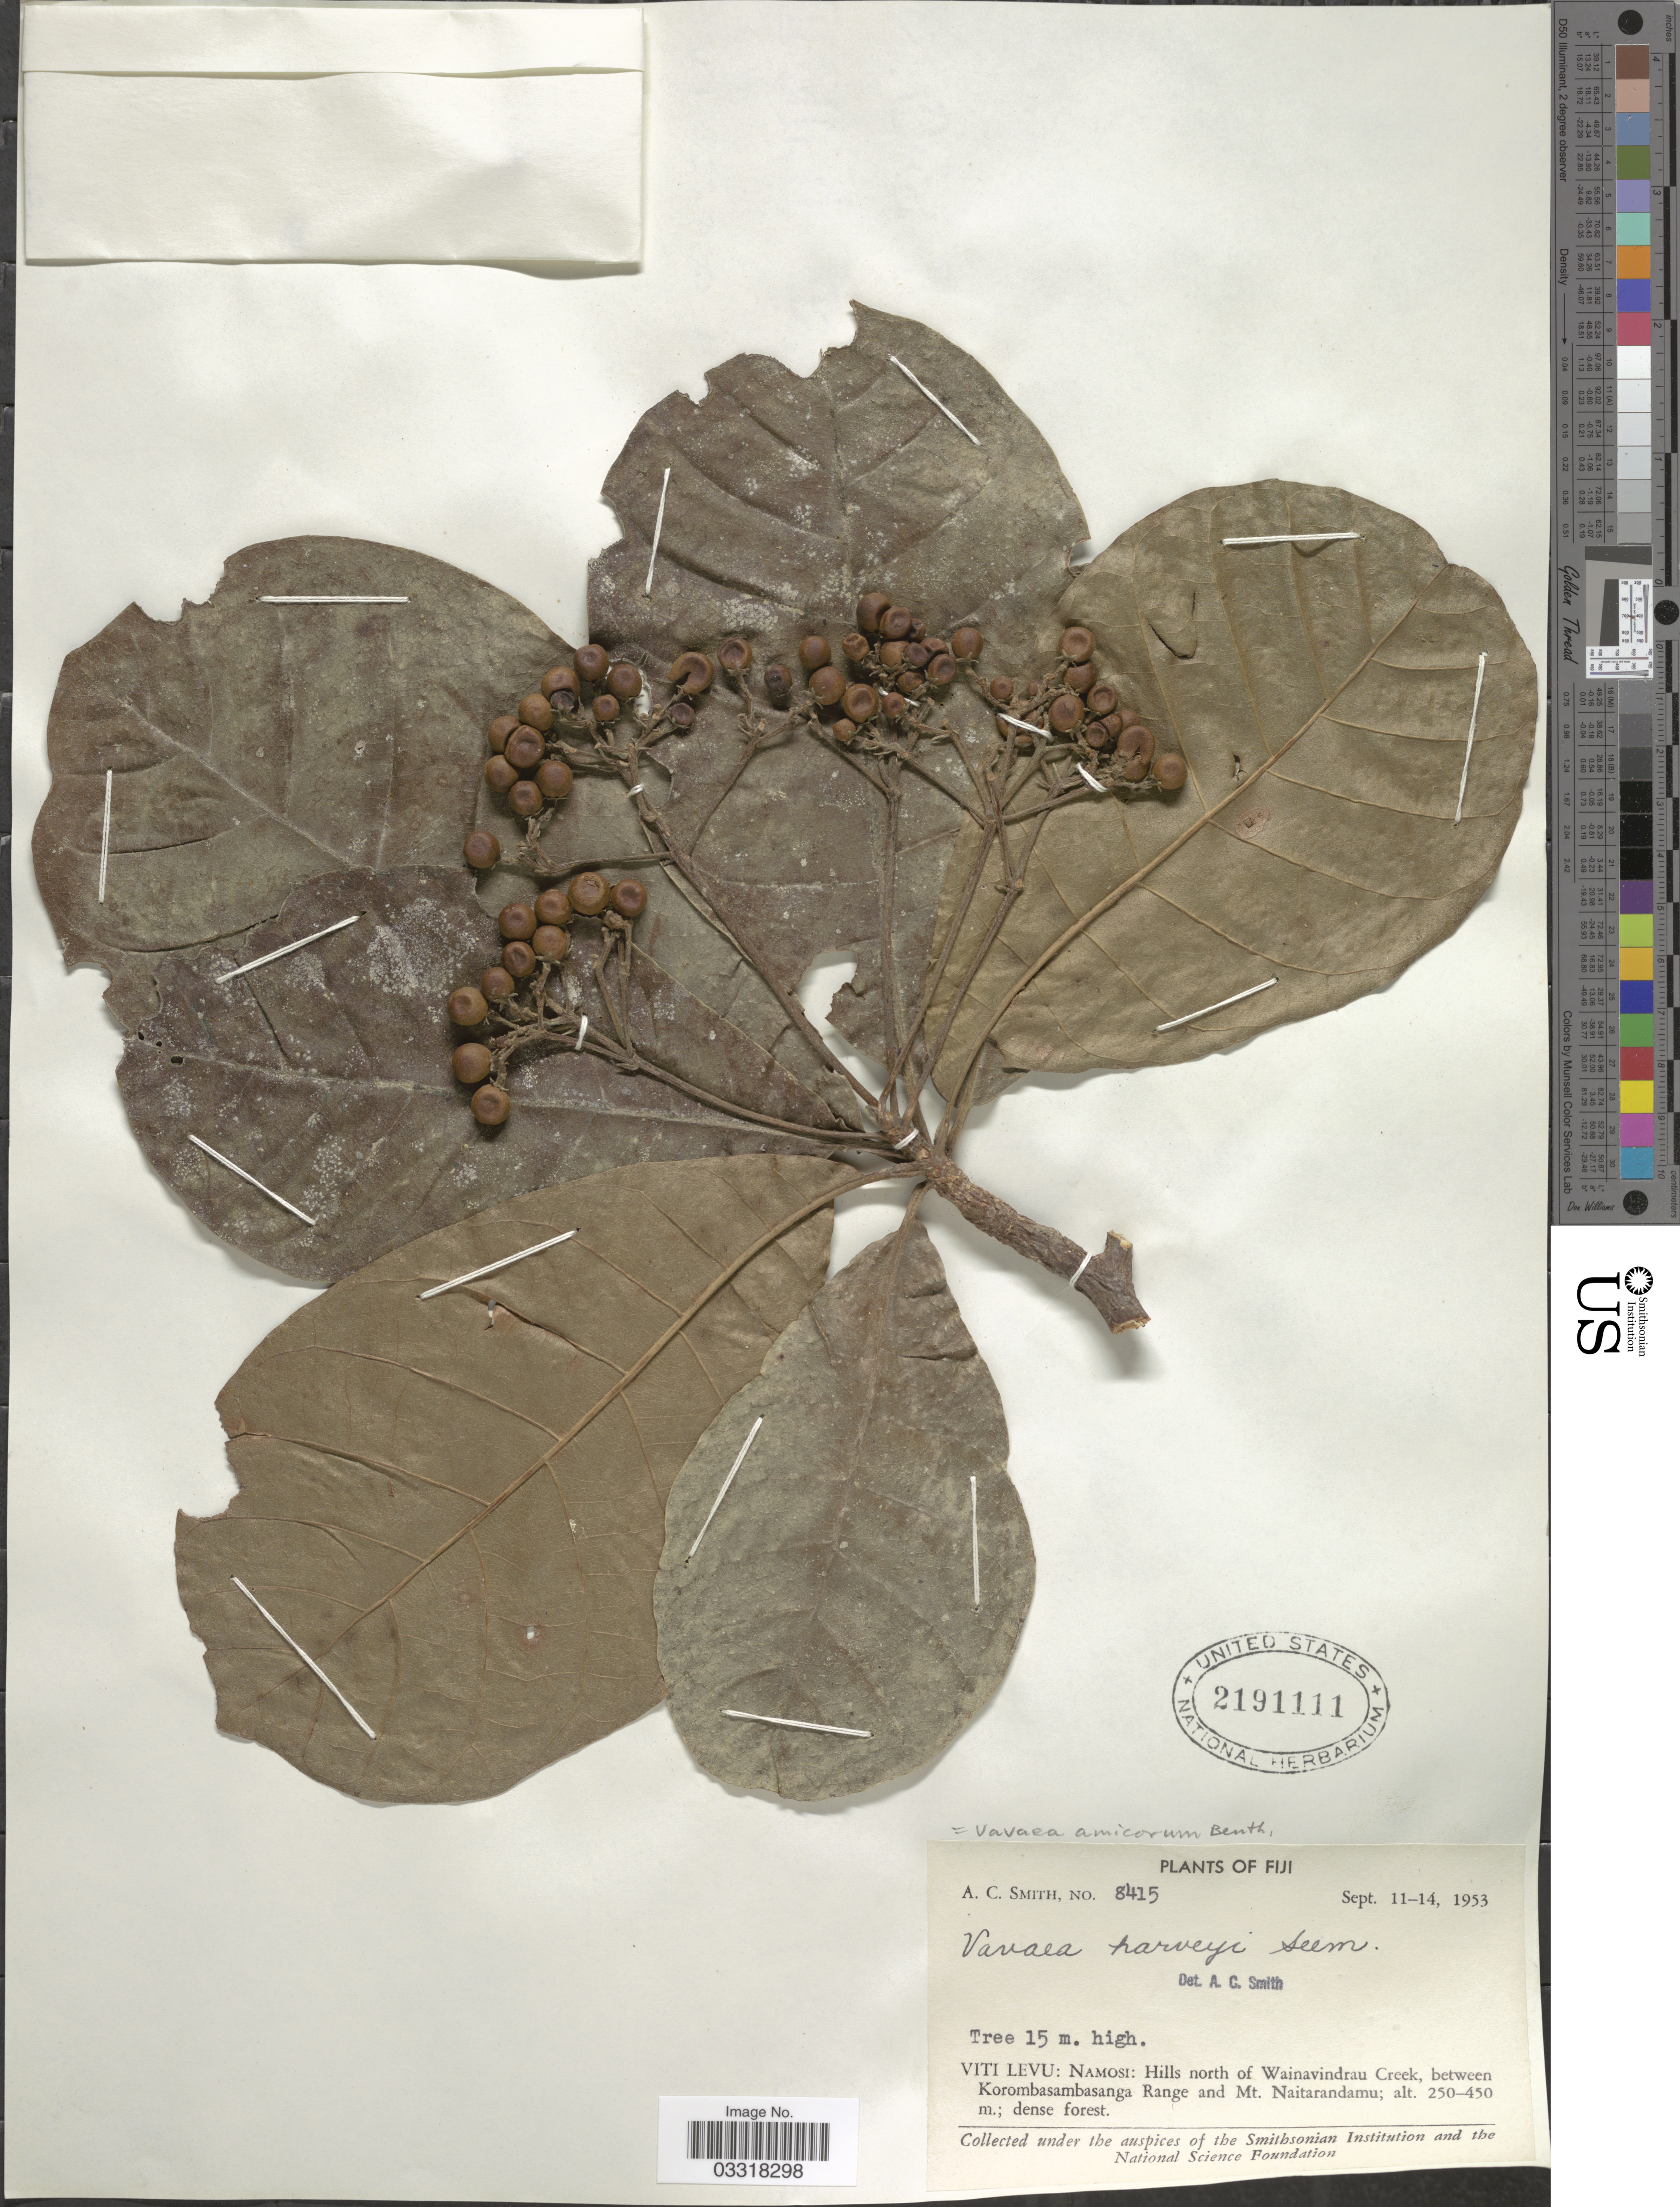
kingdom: Plantae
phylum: Tracheophyta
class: Magnoliopsida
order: Sapindales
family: Meliaceae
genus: Vavaea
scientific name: Vavaea amicorum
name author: Benth.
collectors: A. C. Smith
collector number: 8415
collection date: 1953-09-11/1953-09-14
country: Fiji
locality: Viti Levu: Namosi: Hills north of Wainavindrau Creek, between Korombasambasanga Range and Mt. Naitarandamu.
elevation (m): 250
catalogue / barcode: US 2191111